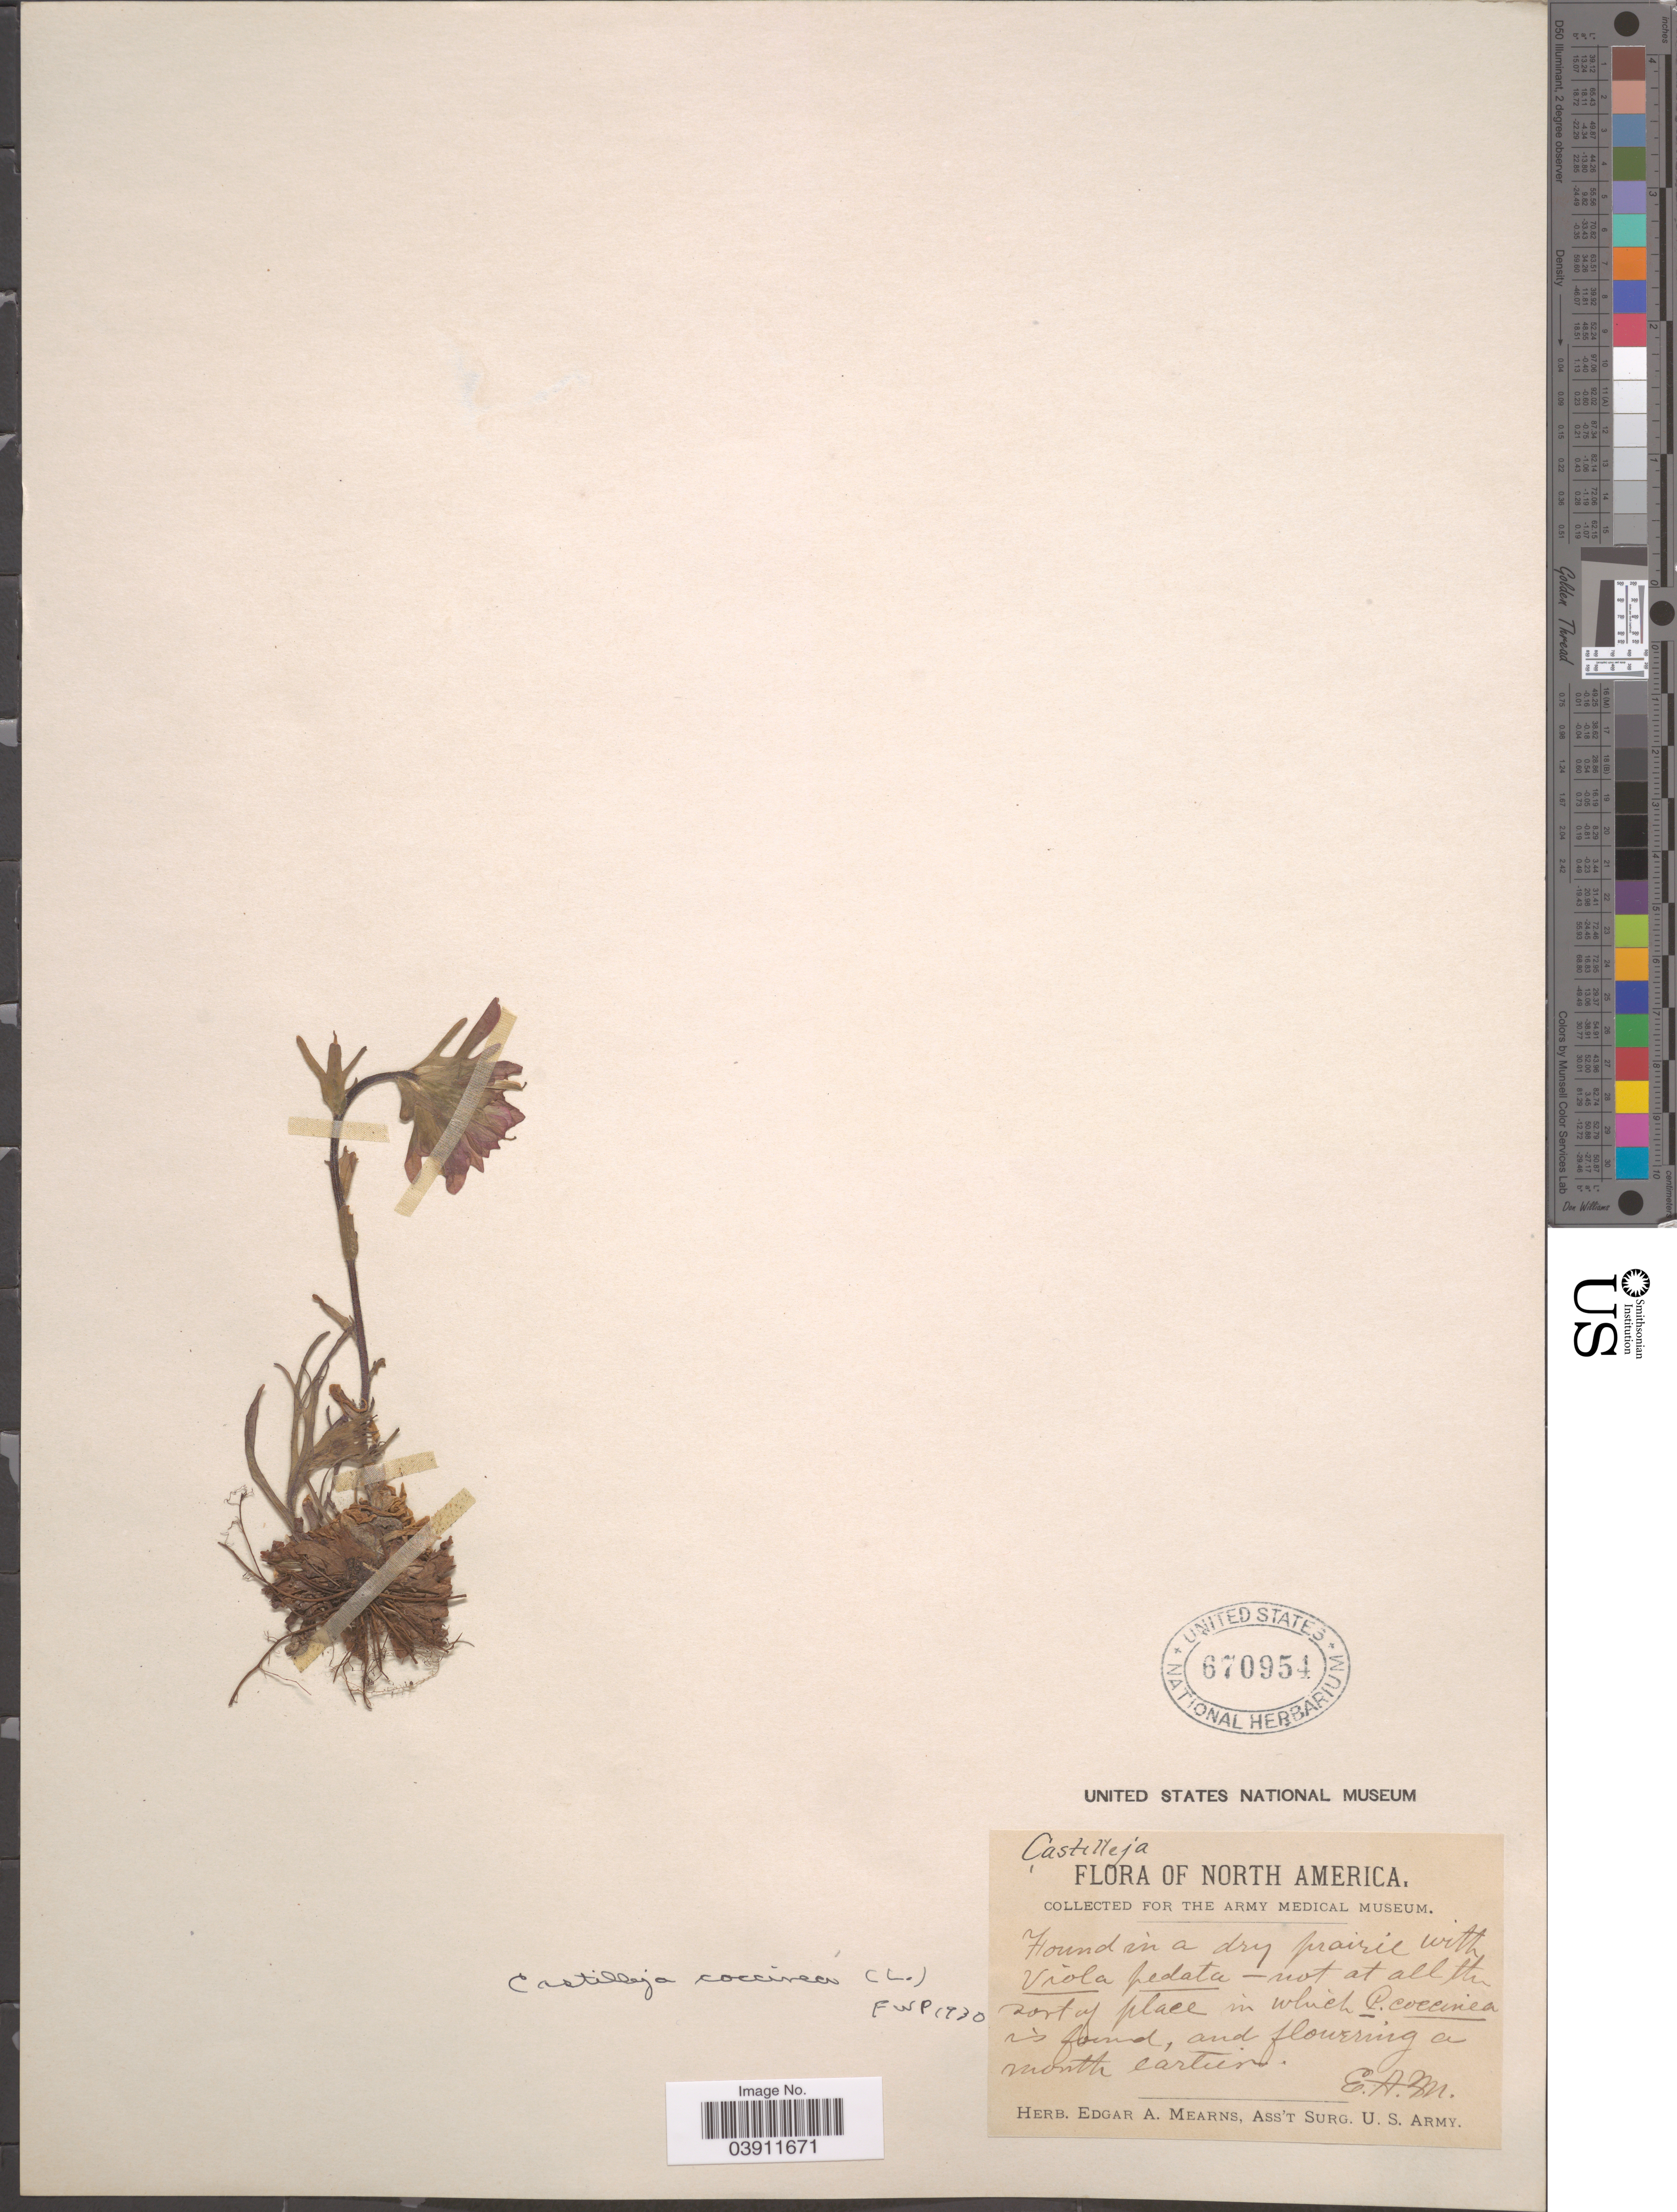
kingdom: Plantae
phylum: Tracheophyta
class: Magnoliopsida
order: Lamiales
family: Orobanchaceae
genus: Castilleja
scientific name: Castilleja coccinea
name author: (L.) Spreng.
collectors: E. A. Mearns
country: United States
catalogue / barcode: US 670954